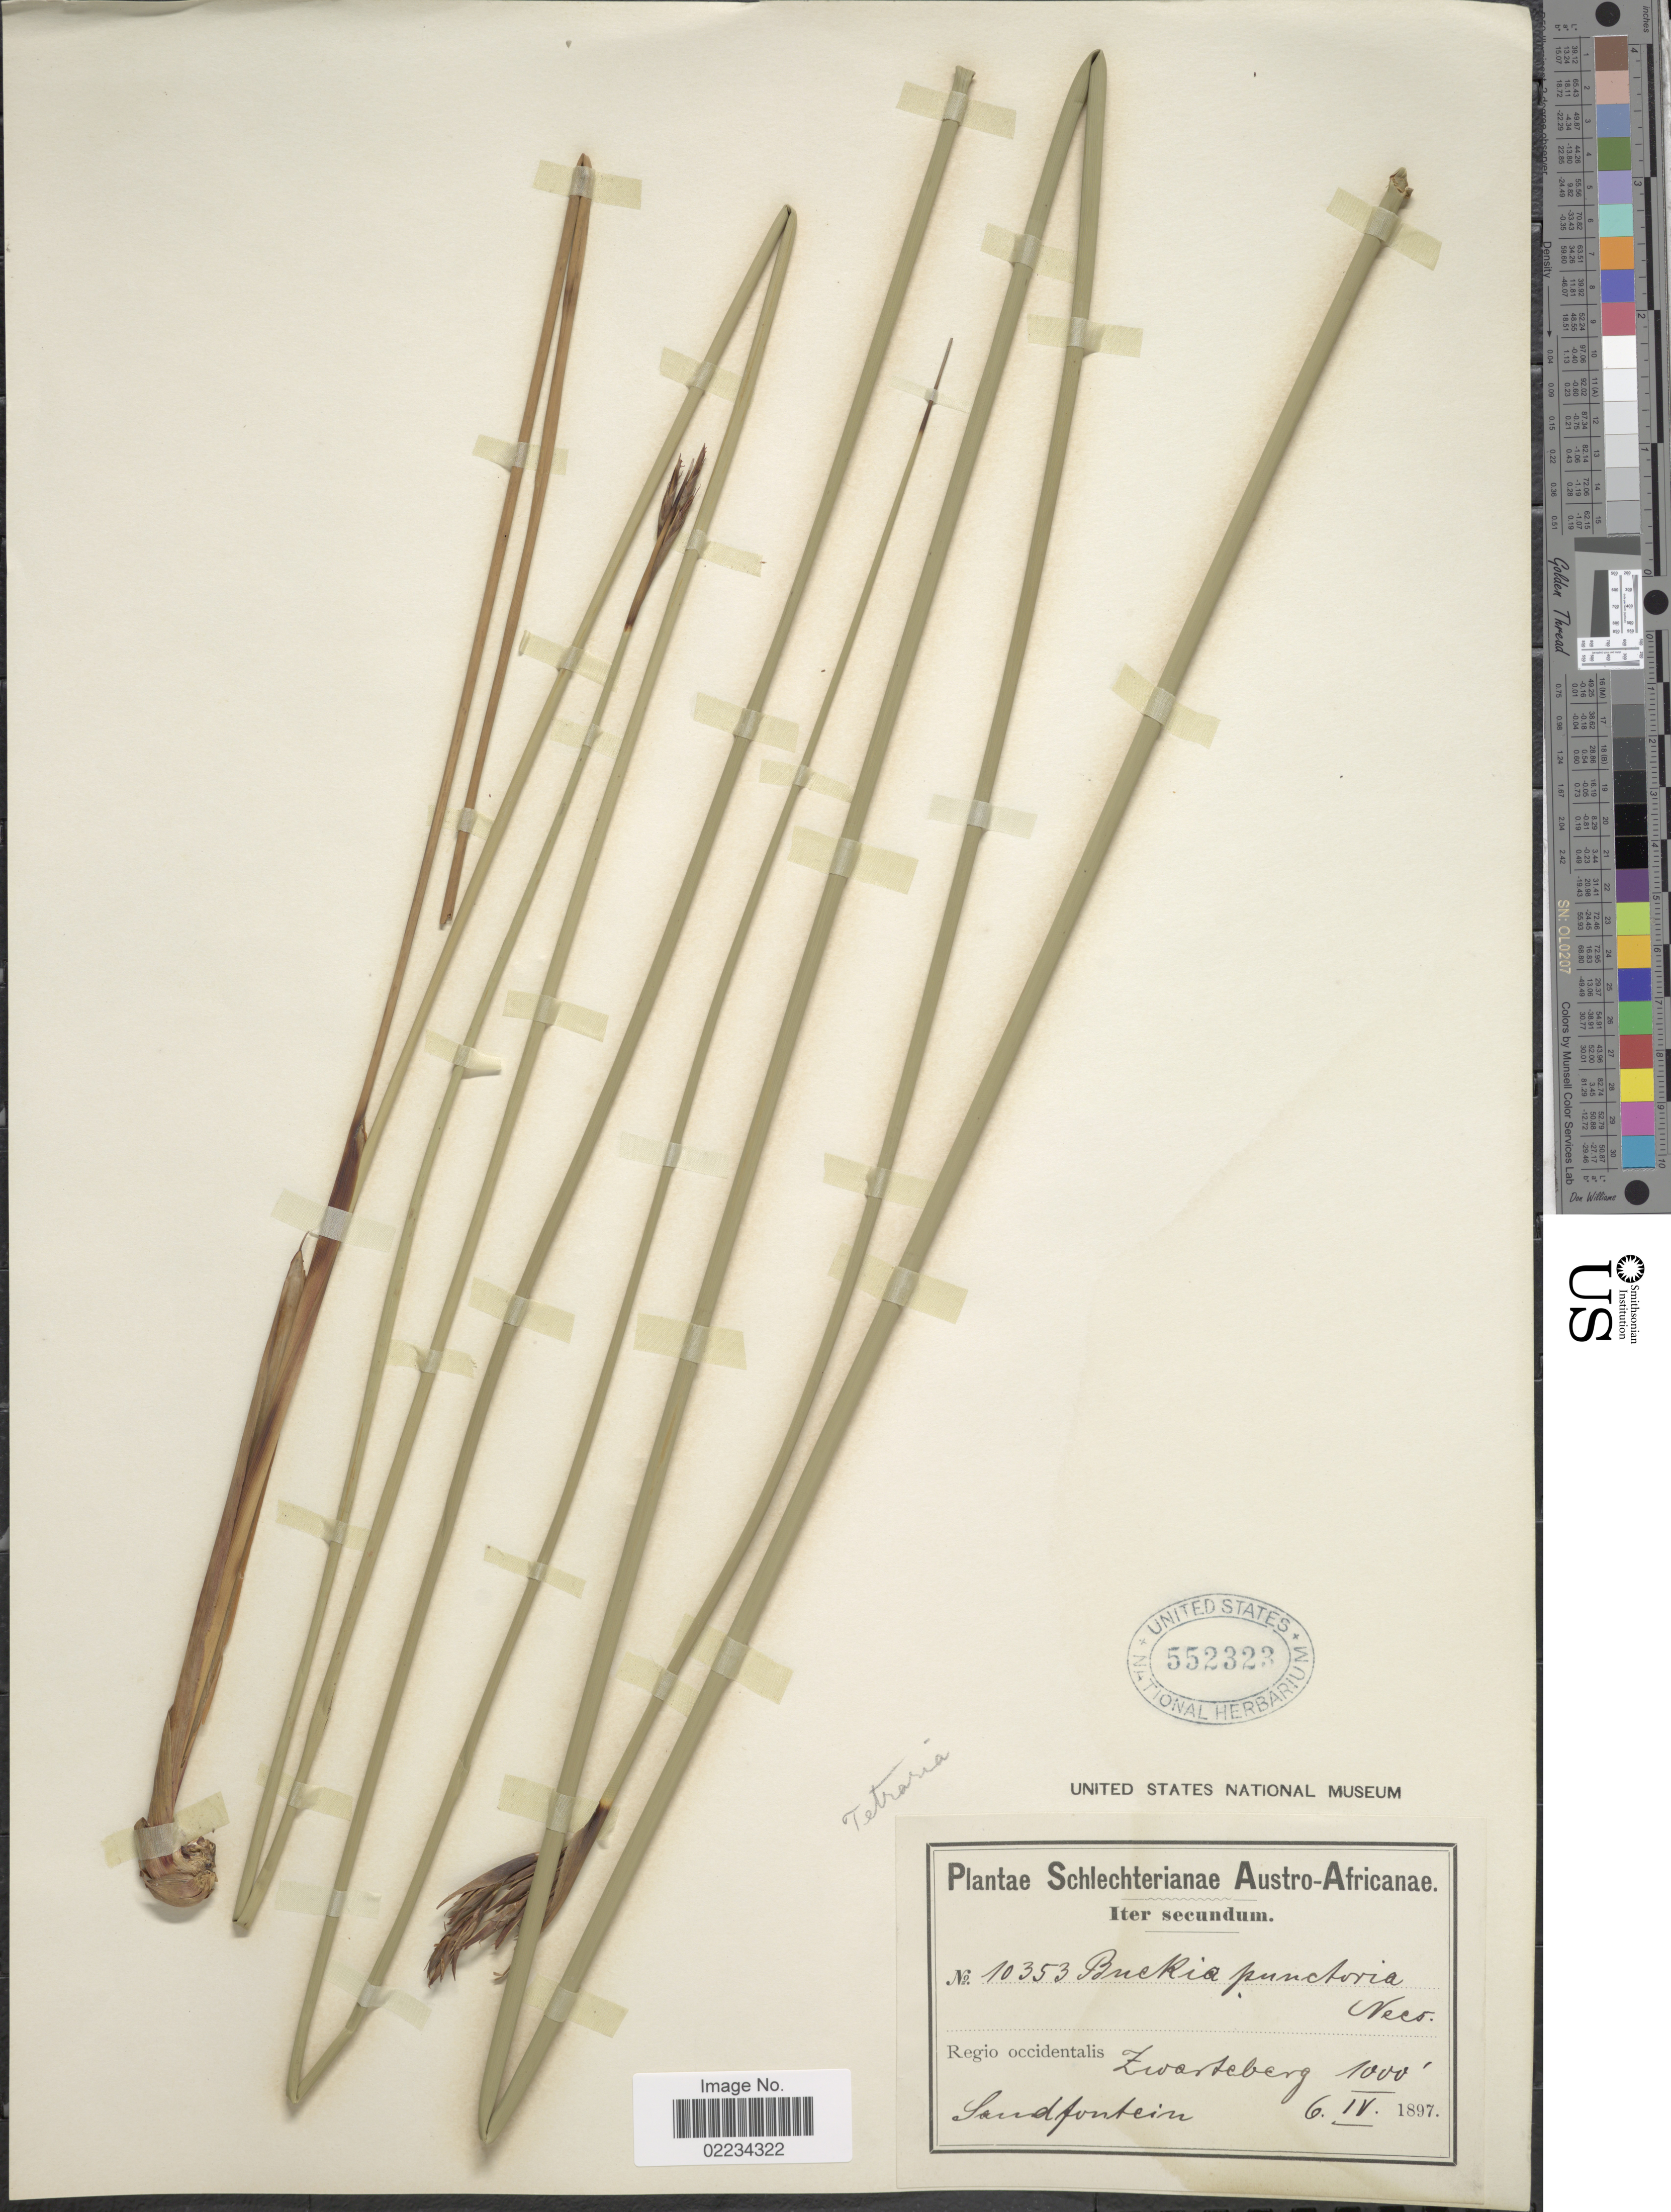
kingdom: Plantae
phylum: Tracheophyta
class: Liliopsida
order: Poales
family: Cyperaceae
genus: Neesenbeckia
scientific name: Neesenbeckia punctoria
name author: (Vahl) Levyns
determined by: Strong, Mark T., (BOT), Smithsonian Institution - National Museum of Natural History (UNITED STATES)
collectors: Schlechter, --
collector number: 10353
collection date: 1897-04-06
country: South Africa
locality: Austro-Africanae, Iter secundum, Regio occidentalis Zwarteberg, Sandfontein, Tetraria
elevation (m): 305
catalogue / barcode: US 552323